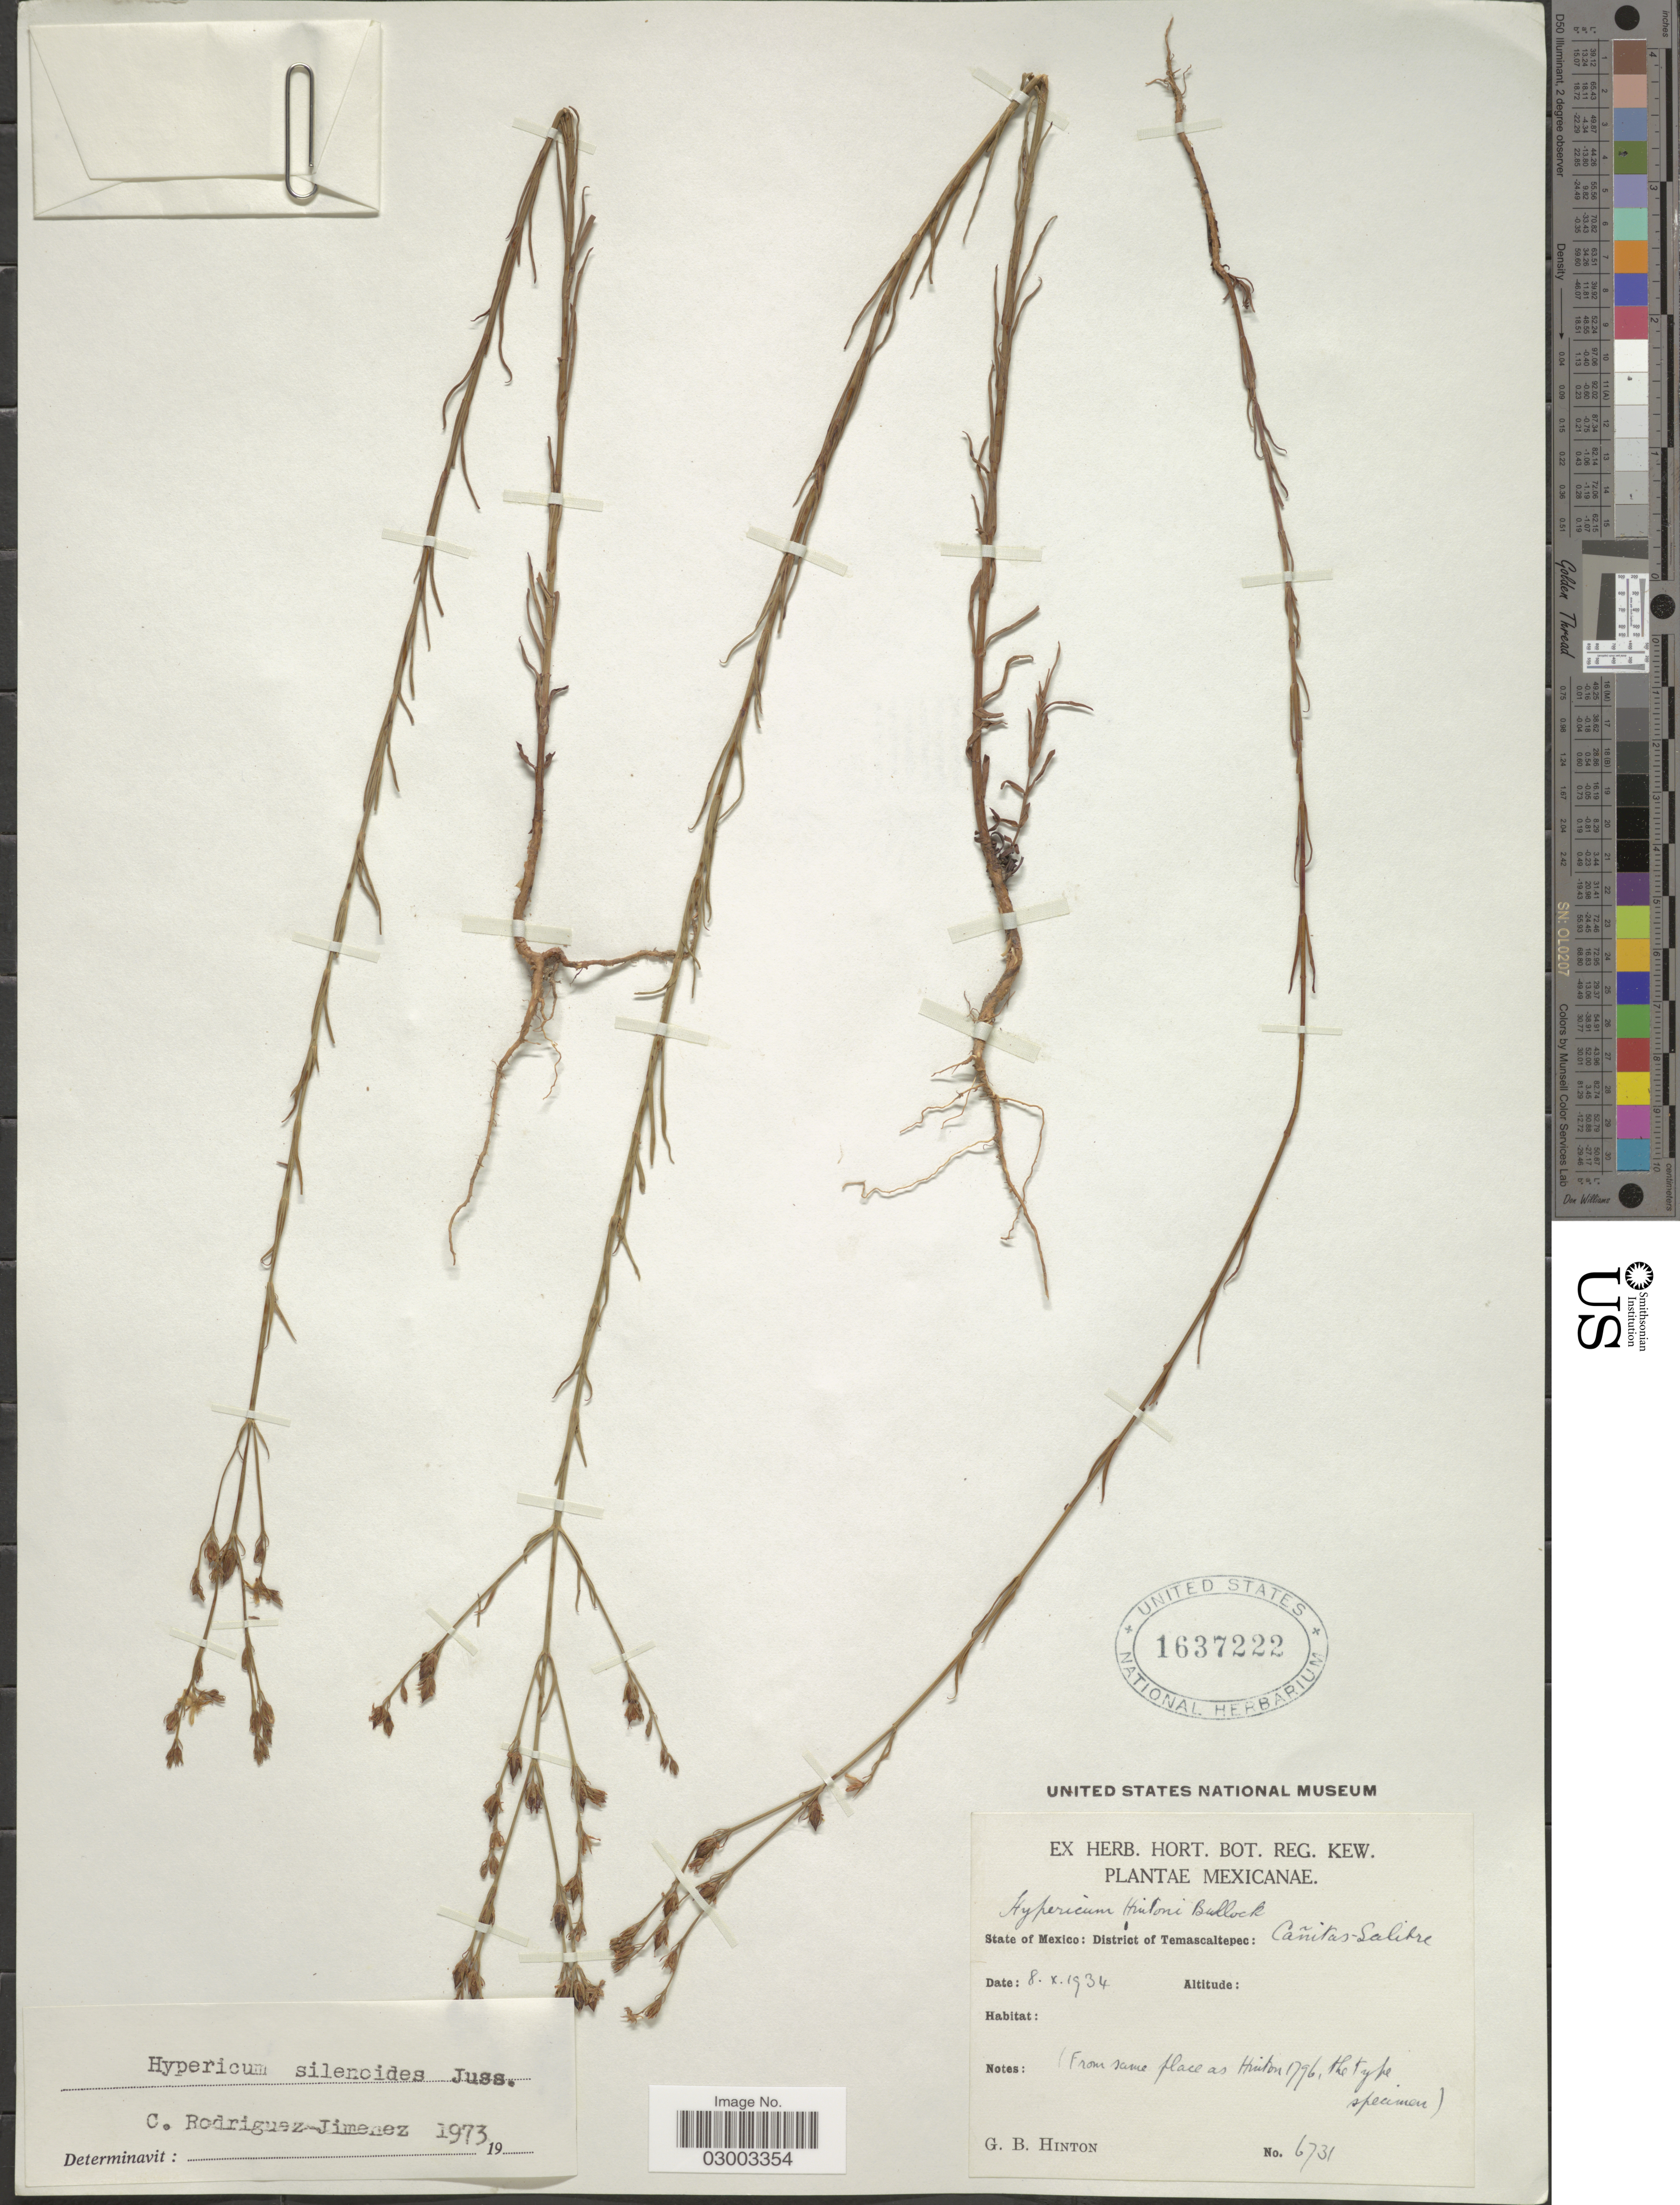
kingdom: Plantae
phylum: Tracheophyta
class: Magnoliopsida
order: Malpighiales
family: Hypericaceae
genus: Hypericum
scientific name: Hypericum silenoides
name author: Juss.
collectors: G. B. Hinton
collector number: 6731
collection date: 1934-10-08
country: Mexico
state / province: México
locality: State of Mexico: District of Temascaltepec: Cañitas-Salitre.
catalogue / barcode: US 1637222